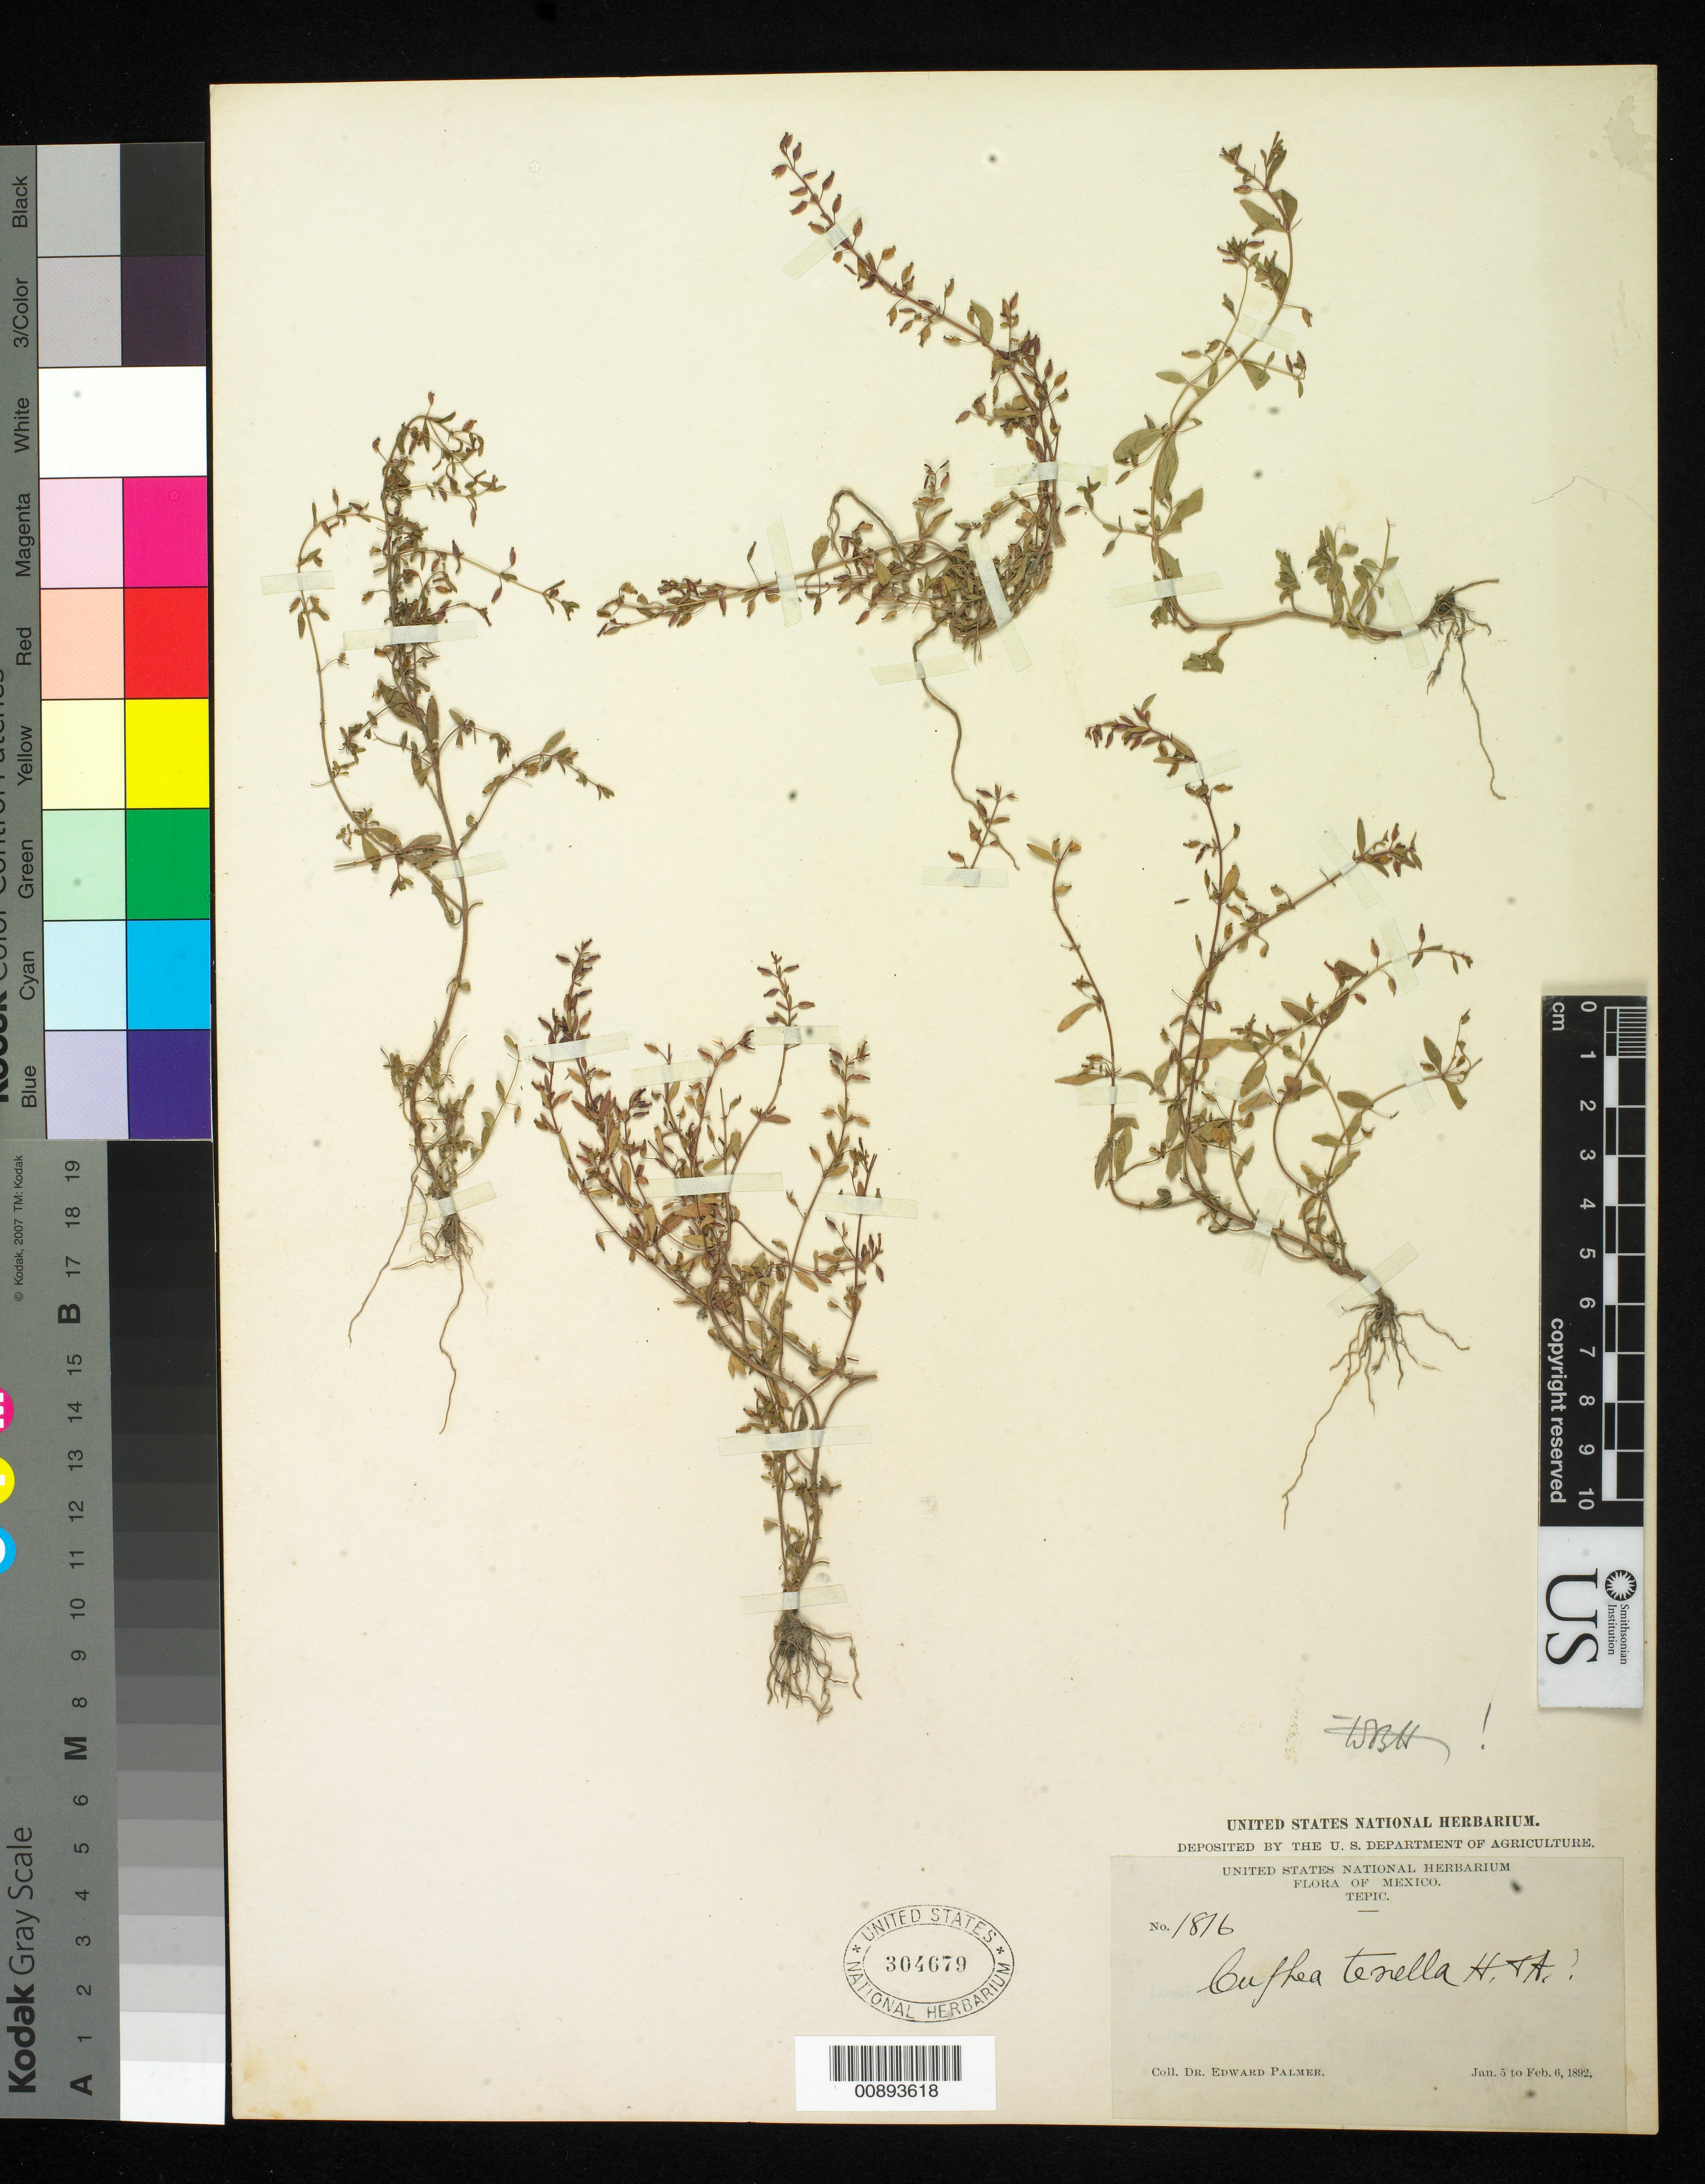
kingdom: Plantae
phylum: Tracheophyta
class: Magnoliopsida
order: Myrtales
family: Lythraceae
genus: Cuphea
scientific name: Cuphea tenella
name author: Hook. & Arn.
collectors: E. Palmer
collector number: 1816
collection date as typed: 05 Jan 1892 to 06 Feb 1892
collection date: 1892-01-05/1892-02-06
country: Mexico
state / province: Nayarit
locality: Tepic, Nayarit.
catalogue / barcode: US 304679